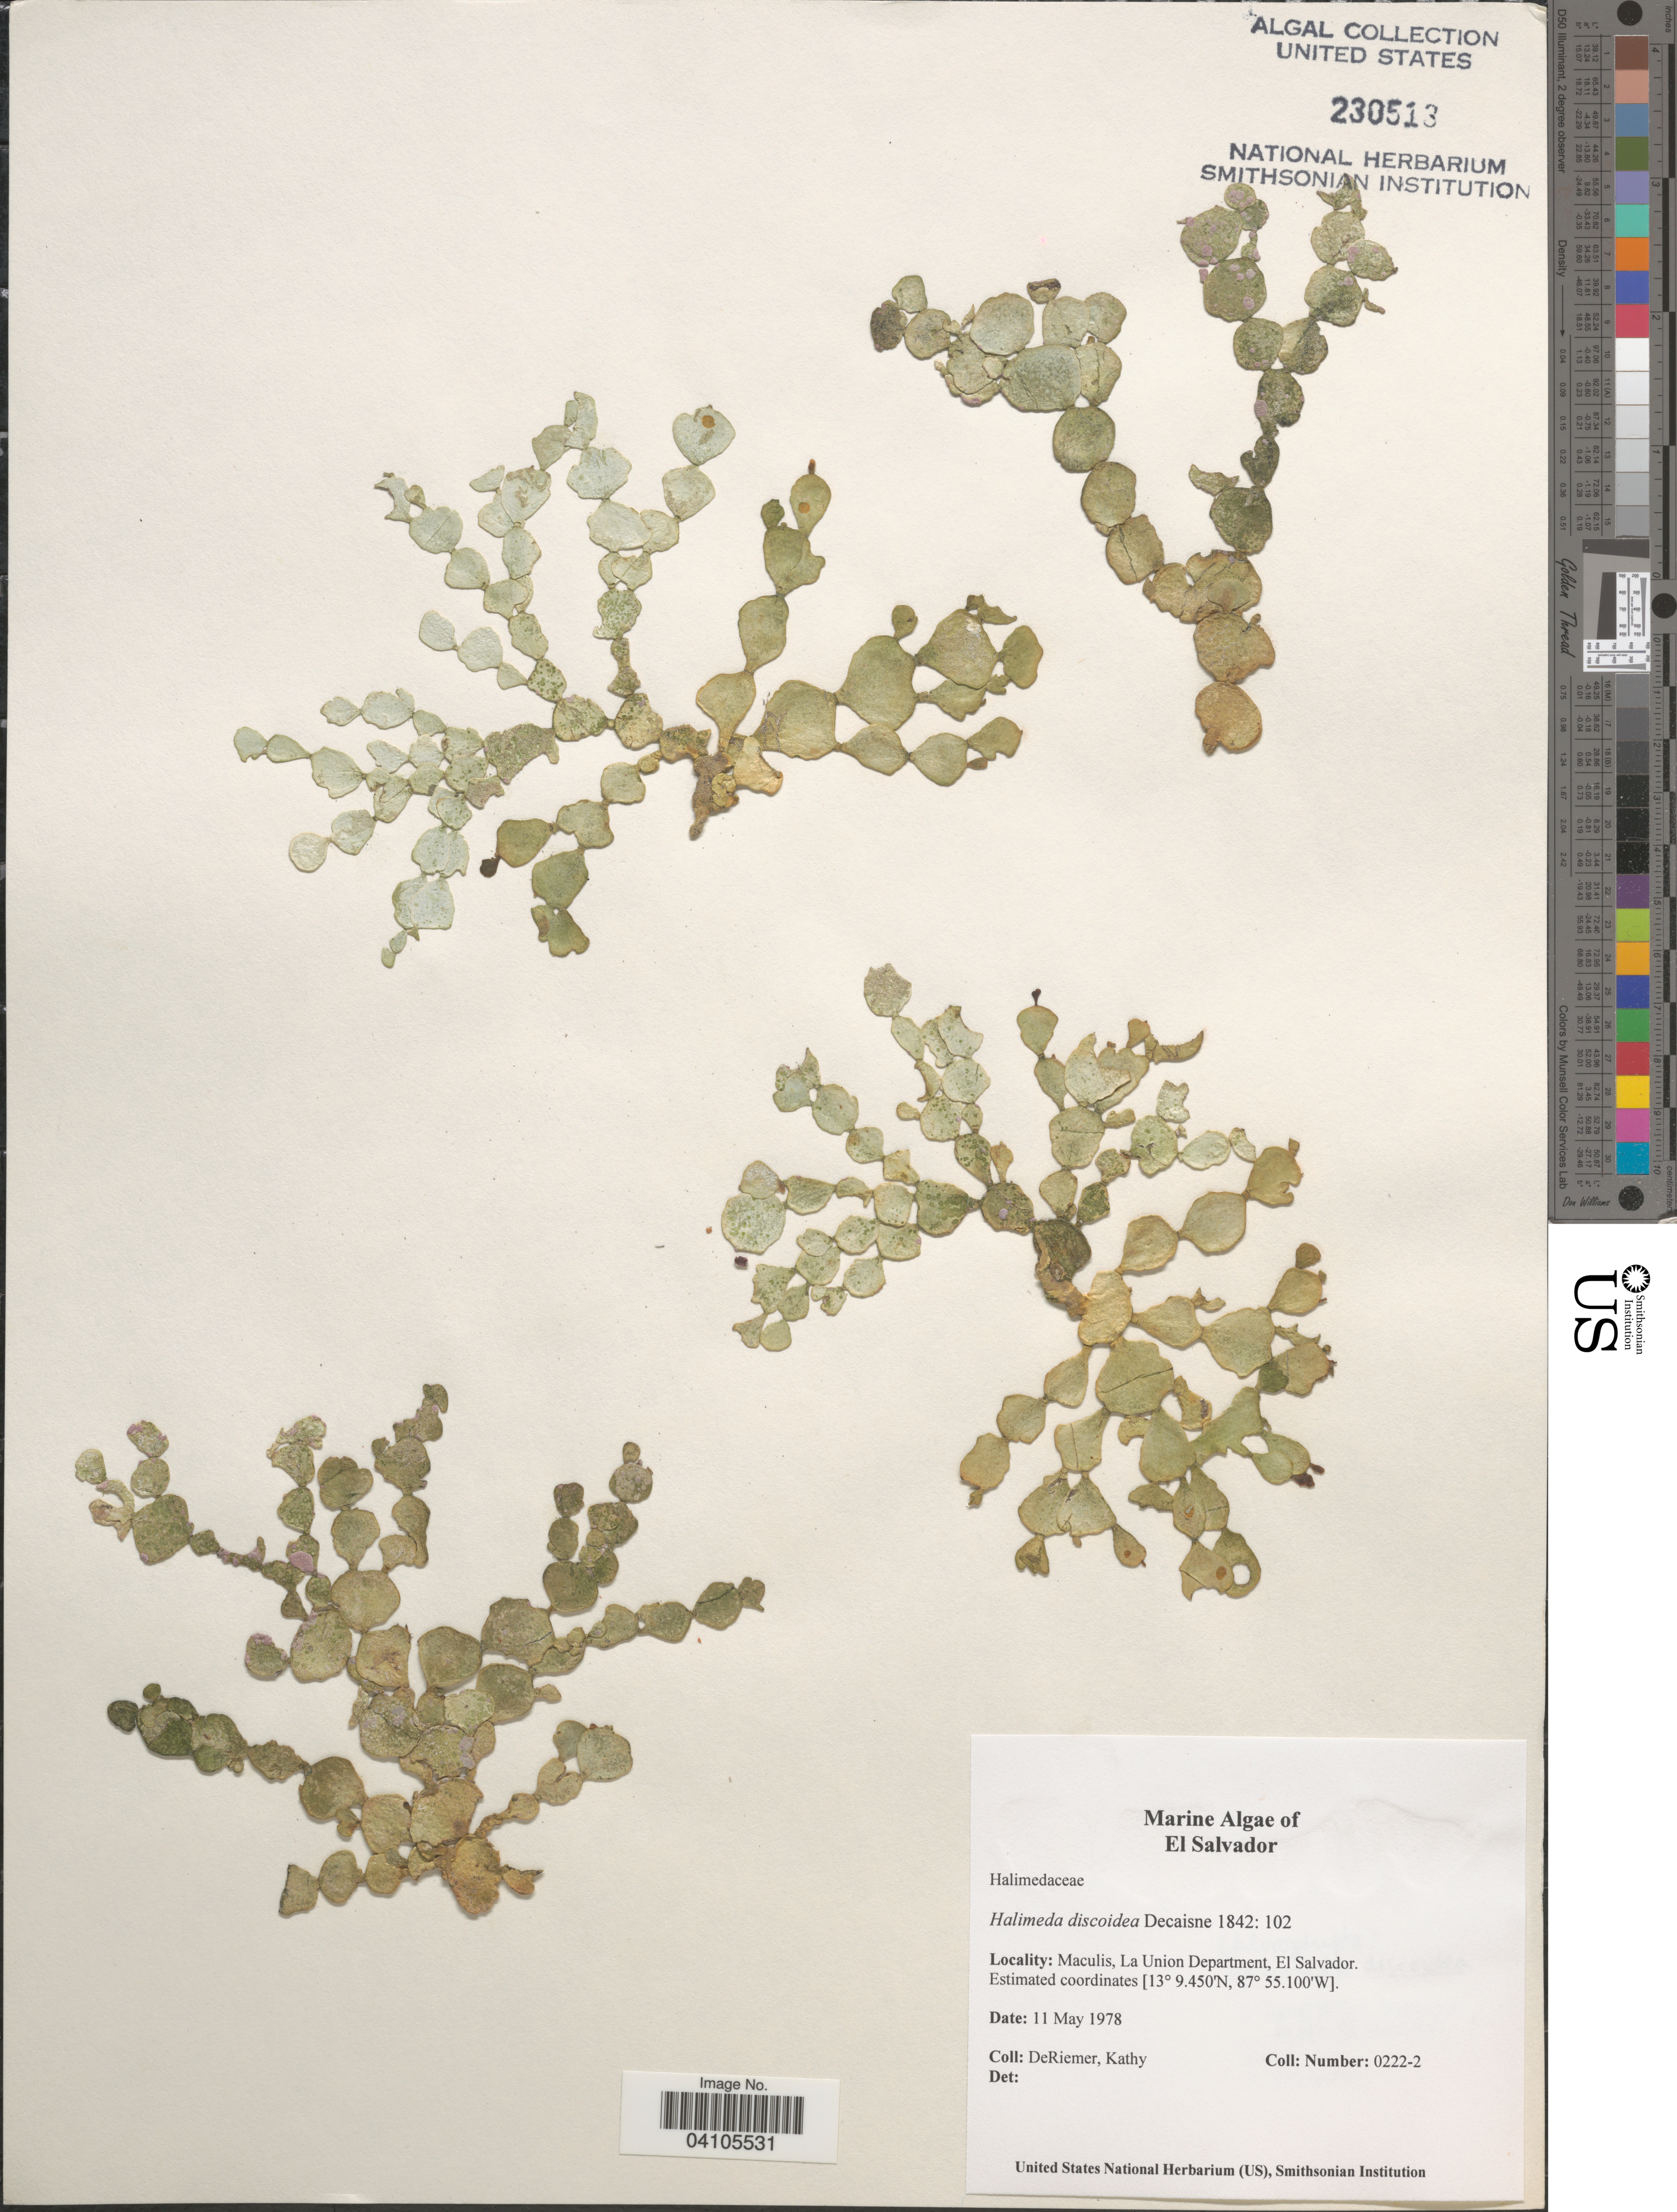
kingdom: Plantae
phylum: Chlorophyta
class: Ulvophyceae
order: Bryopsidales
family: Halimedaceae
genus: Halimeda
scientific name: Halimeda discoidea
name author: Decne.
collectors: K. DeRiemer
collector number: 0222-2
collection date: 1978-05-11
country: El Salvador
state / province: La Union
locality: Maculis, La Union Department.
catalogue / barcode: US 230513